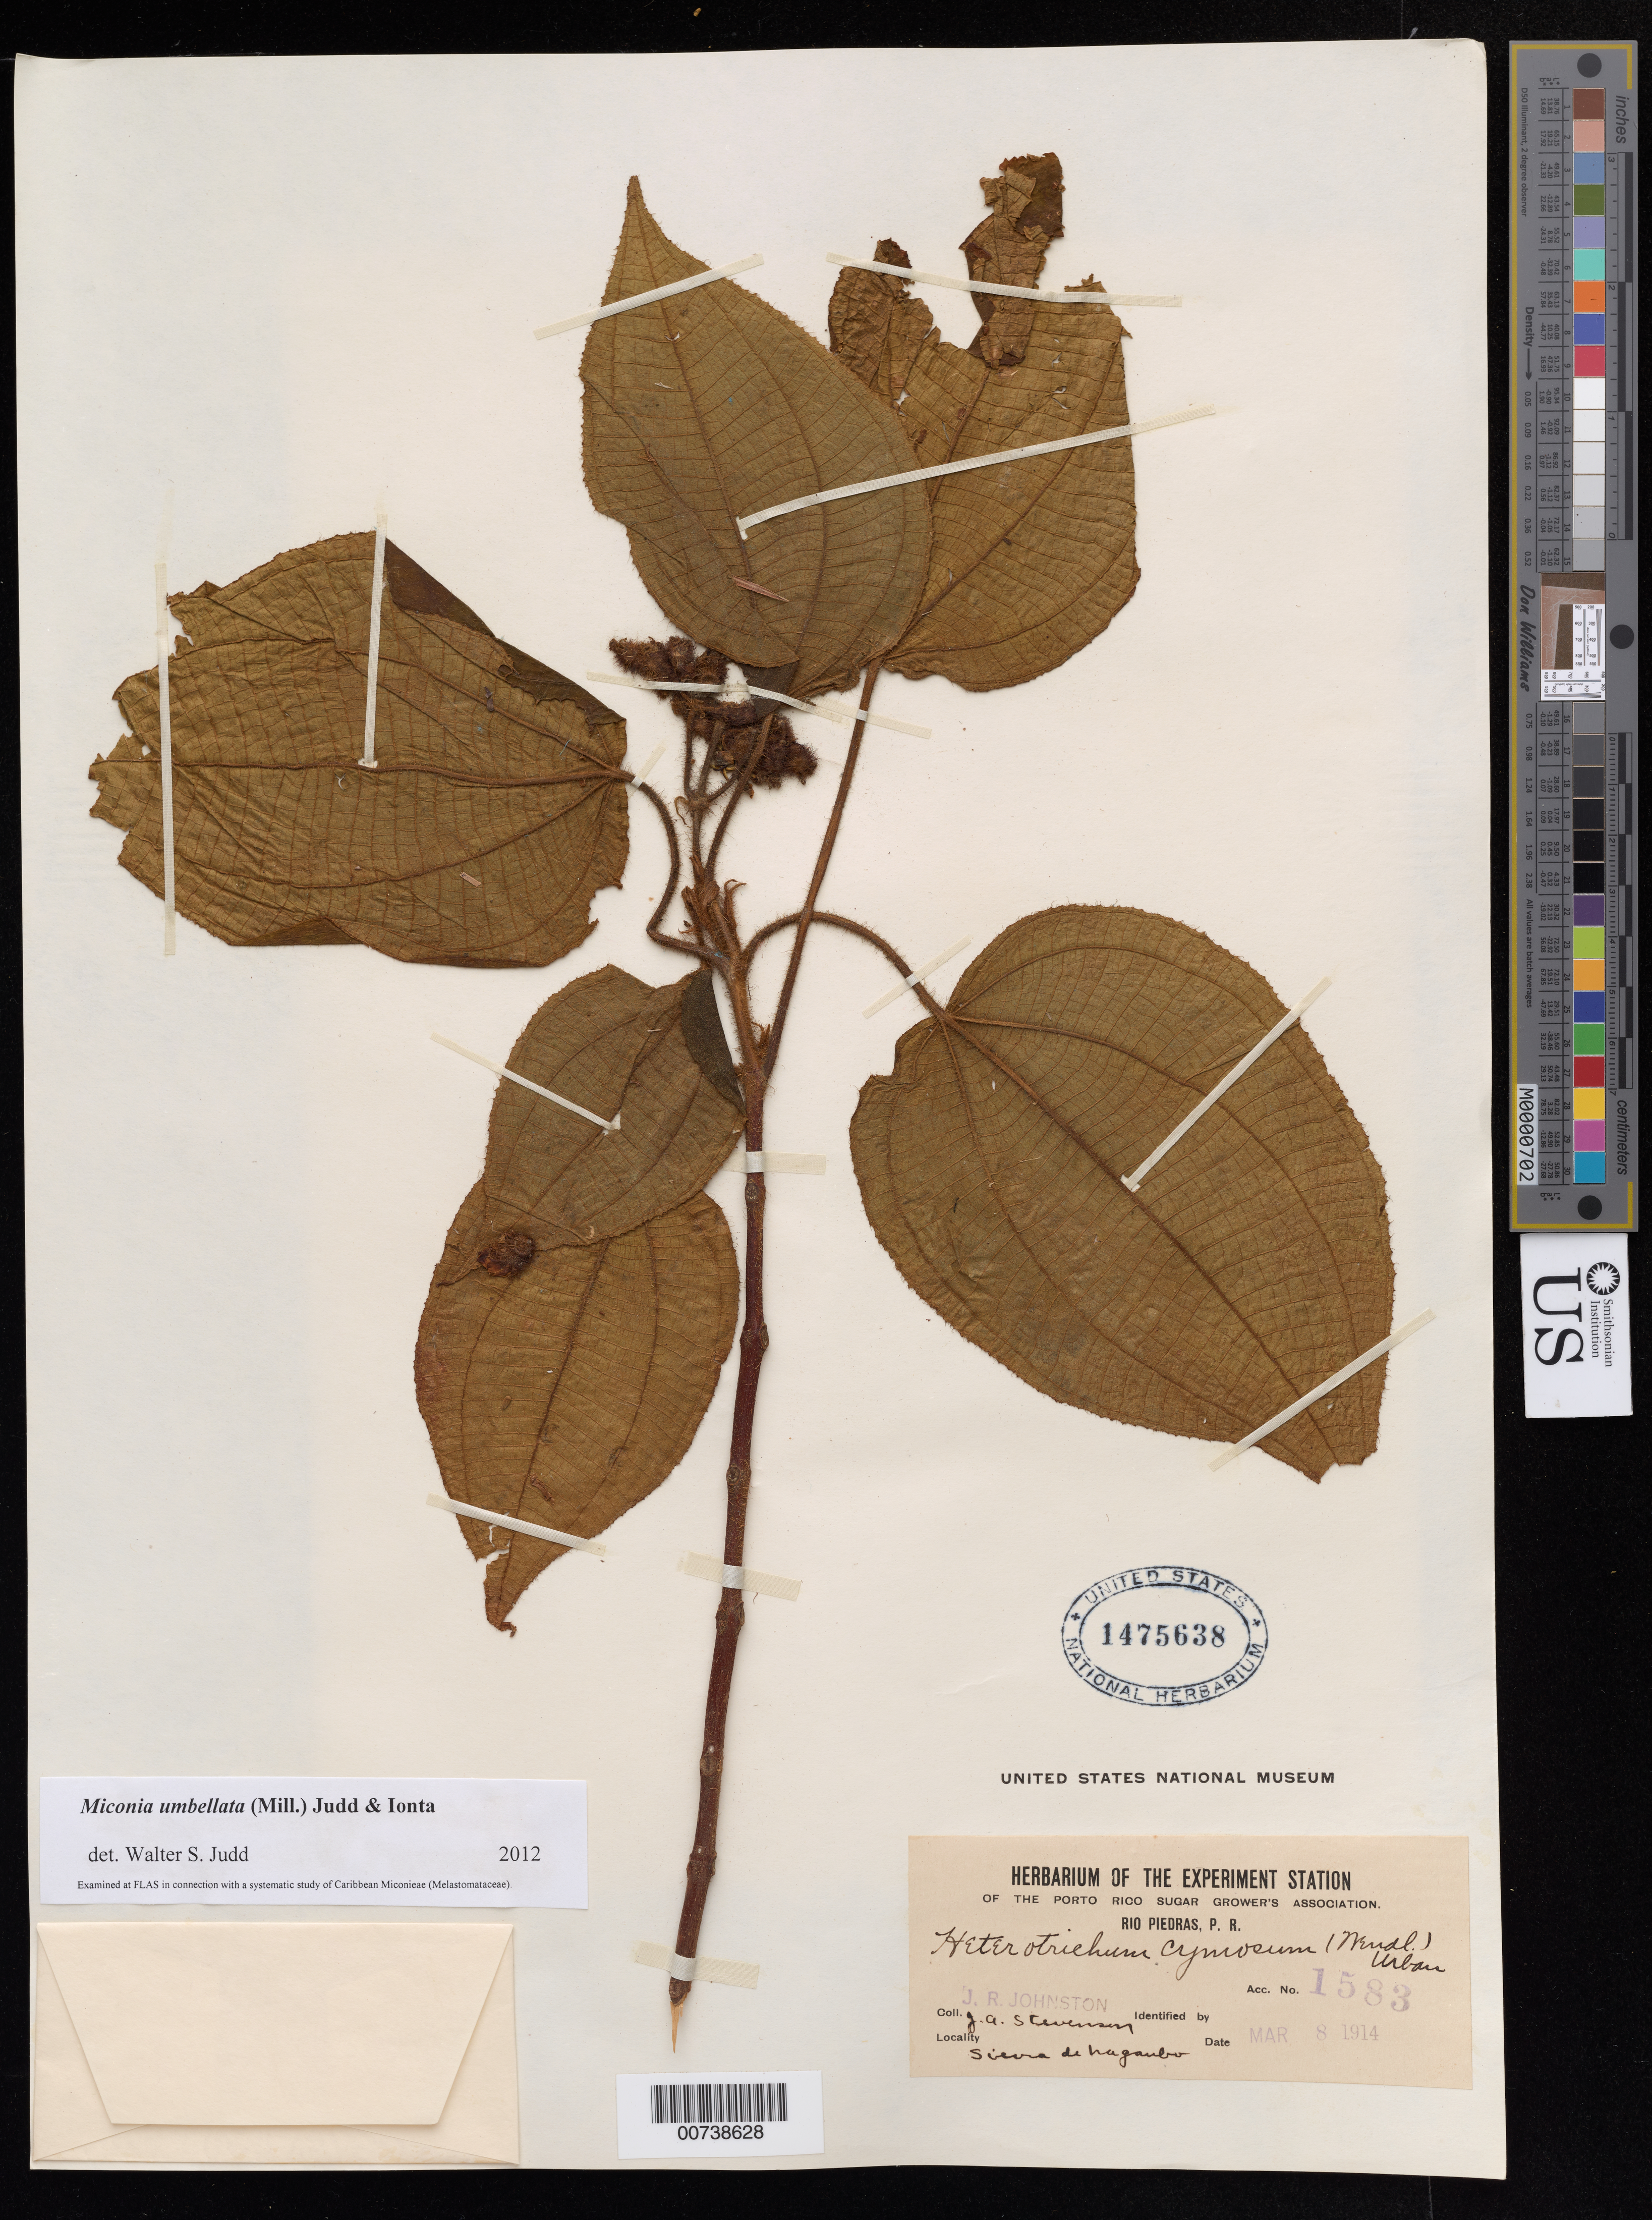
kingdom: Plantae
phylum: Tracheophyta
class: Magnoliopsida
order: Myrtales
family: Melastomataceae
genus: Miconia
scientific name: Miconia umbellata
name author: (Mill.) Judd & Ionta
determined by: Judd, Walter S.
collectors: J. Johnston & J. A. Stevenson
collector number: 1583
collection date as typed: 08 Mar 1914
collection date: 1914-03-08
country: Puerto Rico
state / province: Naguabo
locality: Sierra de Naguabo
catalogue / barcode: US 1475638